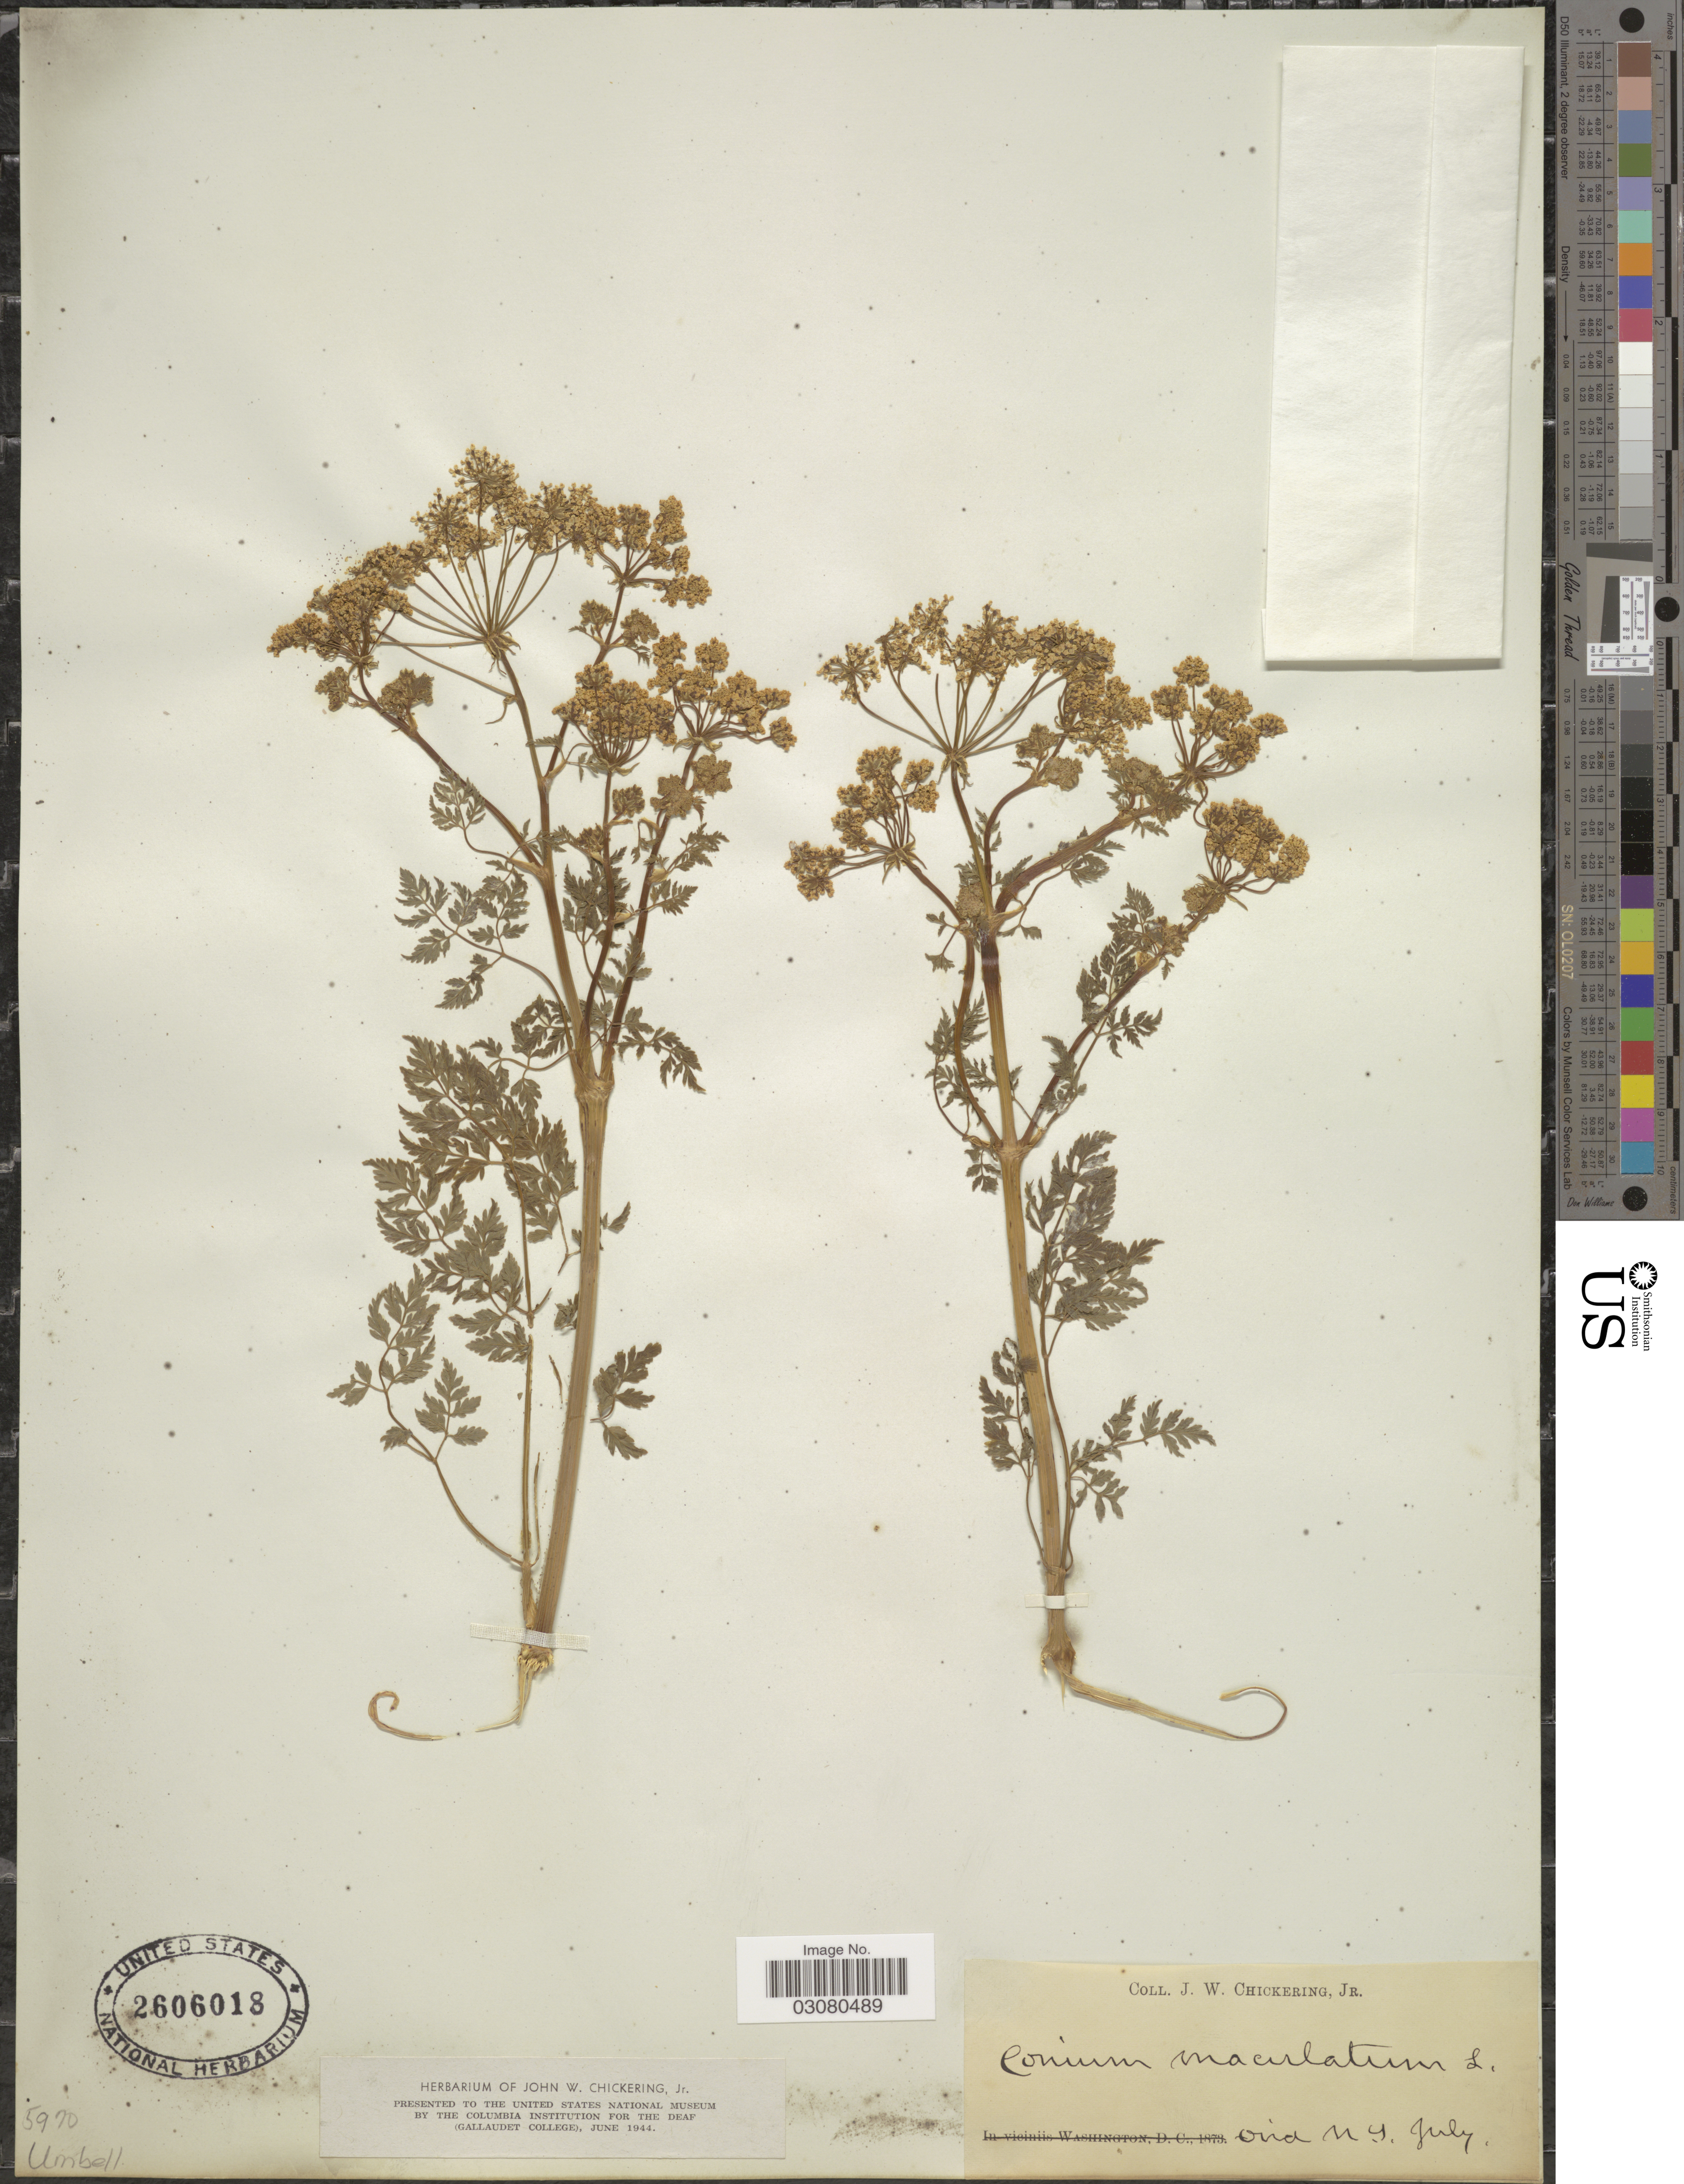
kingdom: Plantae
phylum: Tracheophyta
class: Magnoliopsida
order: Apiales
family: Apiaceae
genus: Conium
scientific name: Conium maculatum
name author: L.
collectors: J. Chickering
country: United States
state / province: New York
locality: Ovid NY.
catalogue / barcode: US 2606018